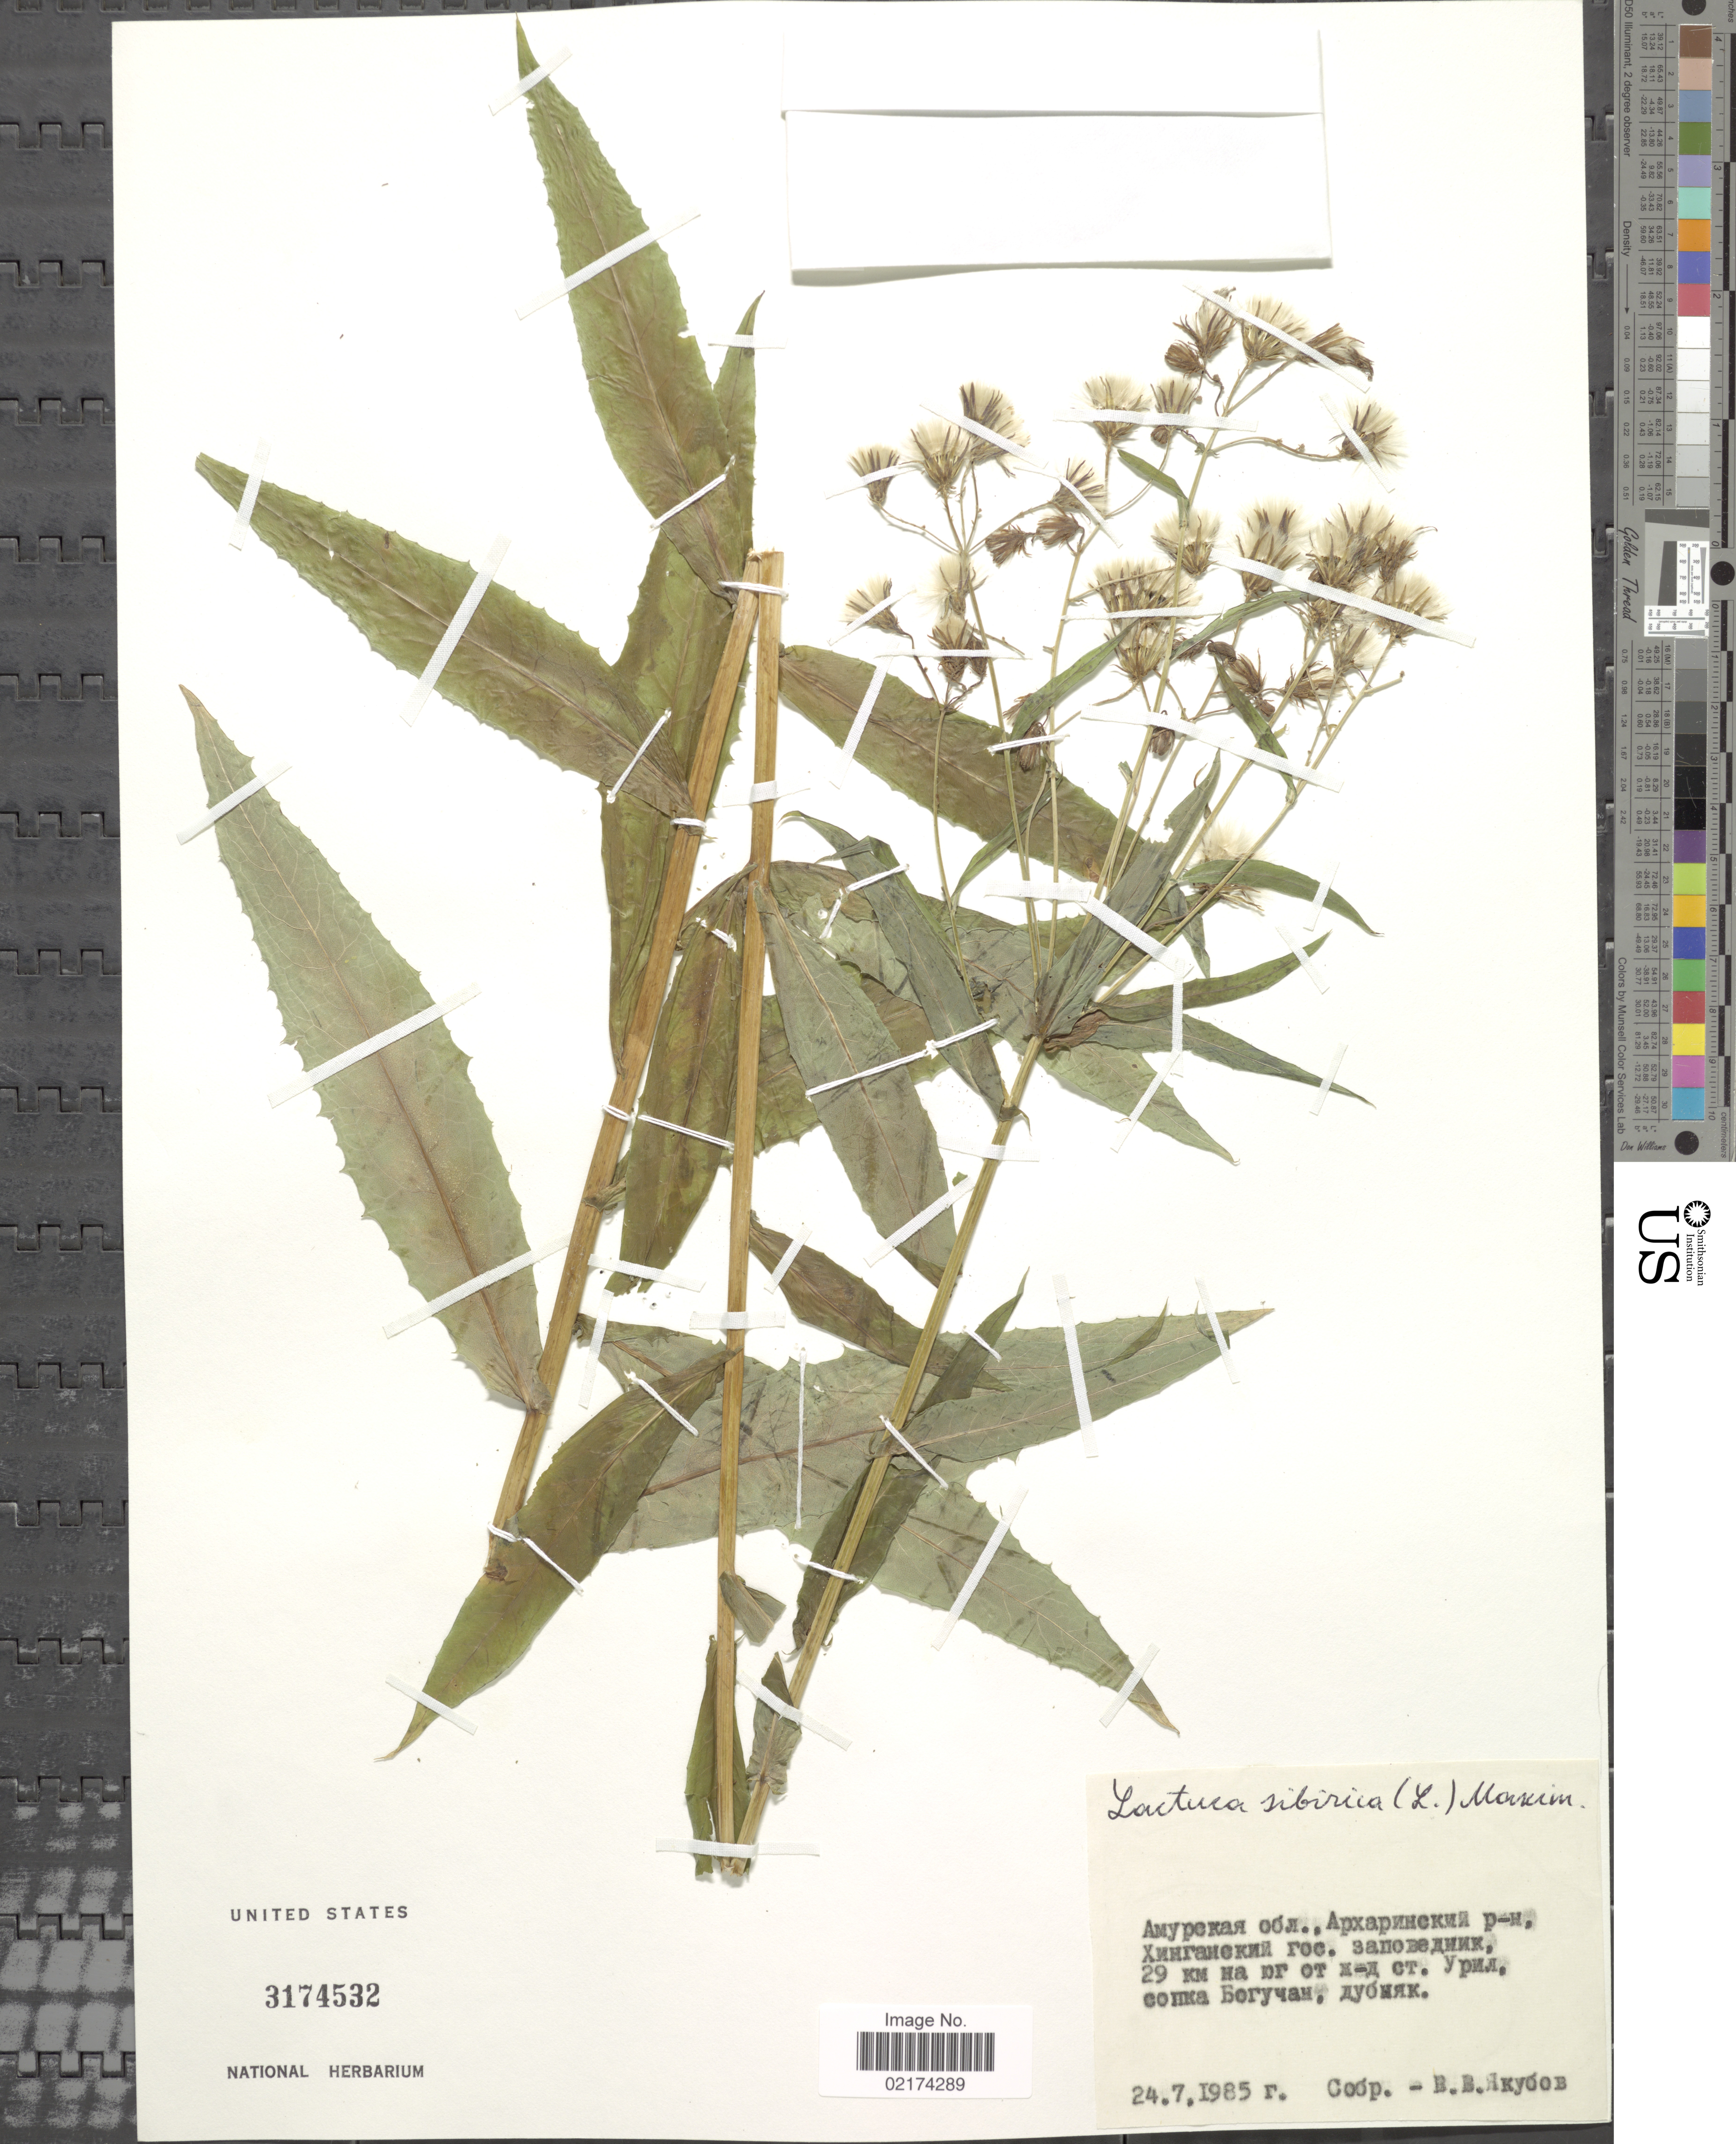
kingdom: Plantae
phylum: Tracheophyta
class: Magnoliopsida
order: Asterales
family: Asteraceae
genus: Lactuca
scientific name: Lactuca sibirica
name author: (L.) Maxim.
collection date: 1985-07-24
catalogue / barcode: US 3174532